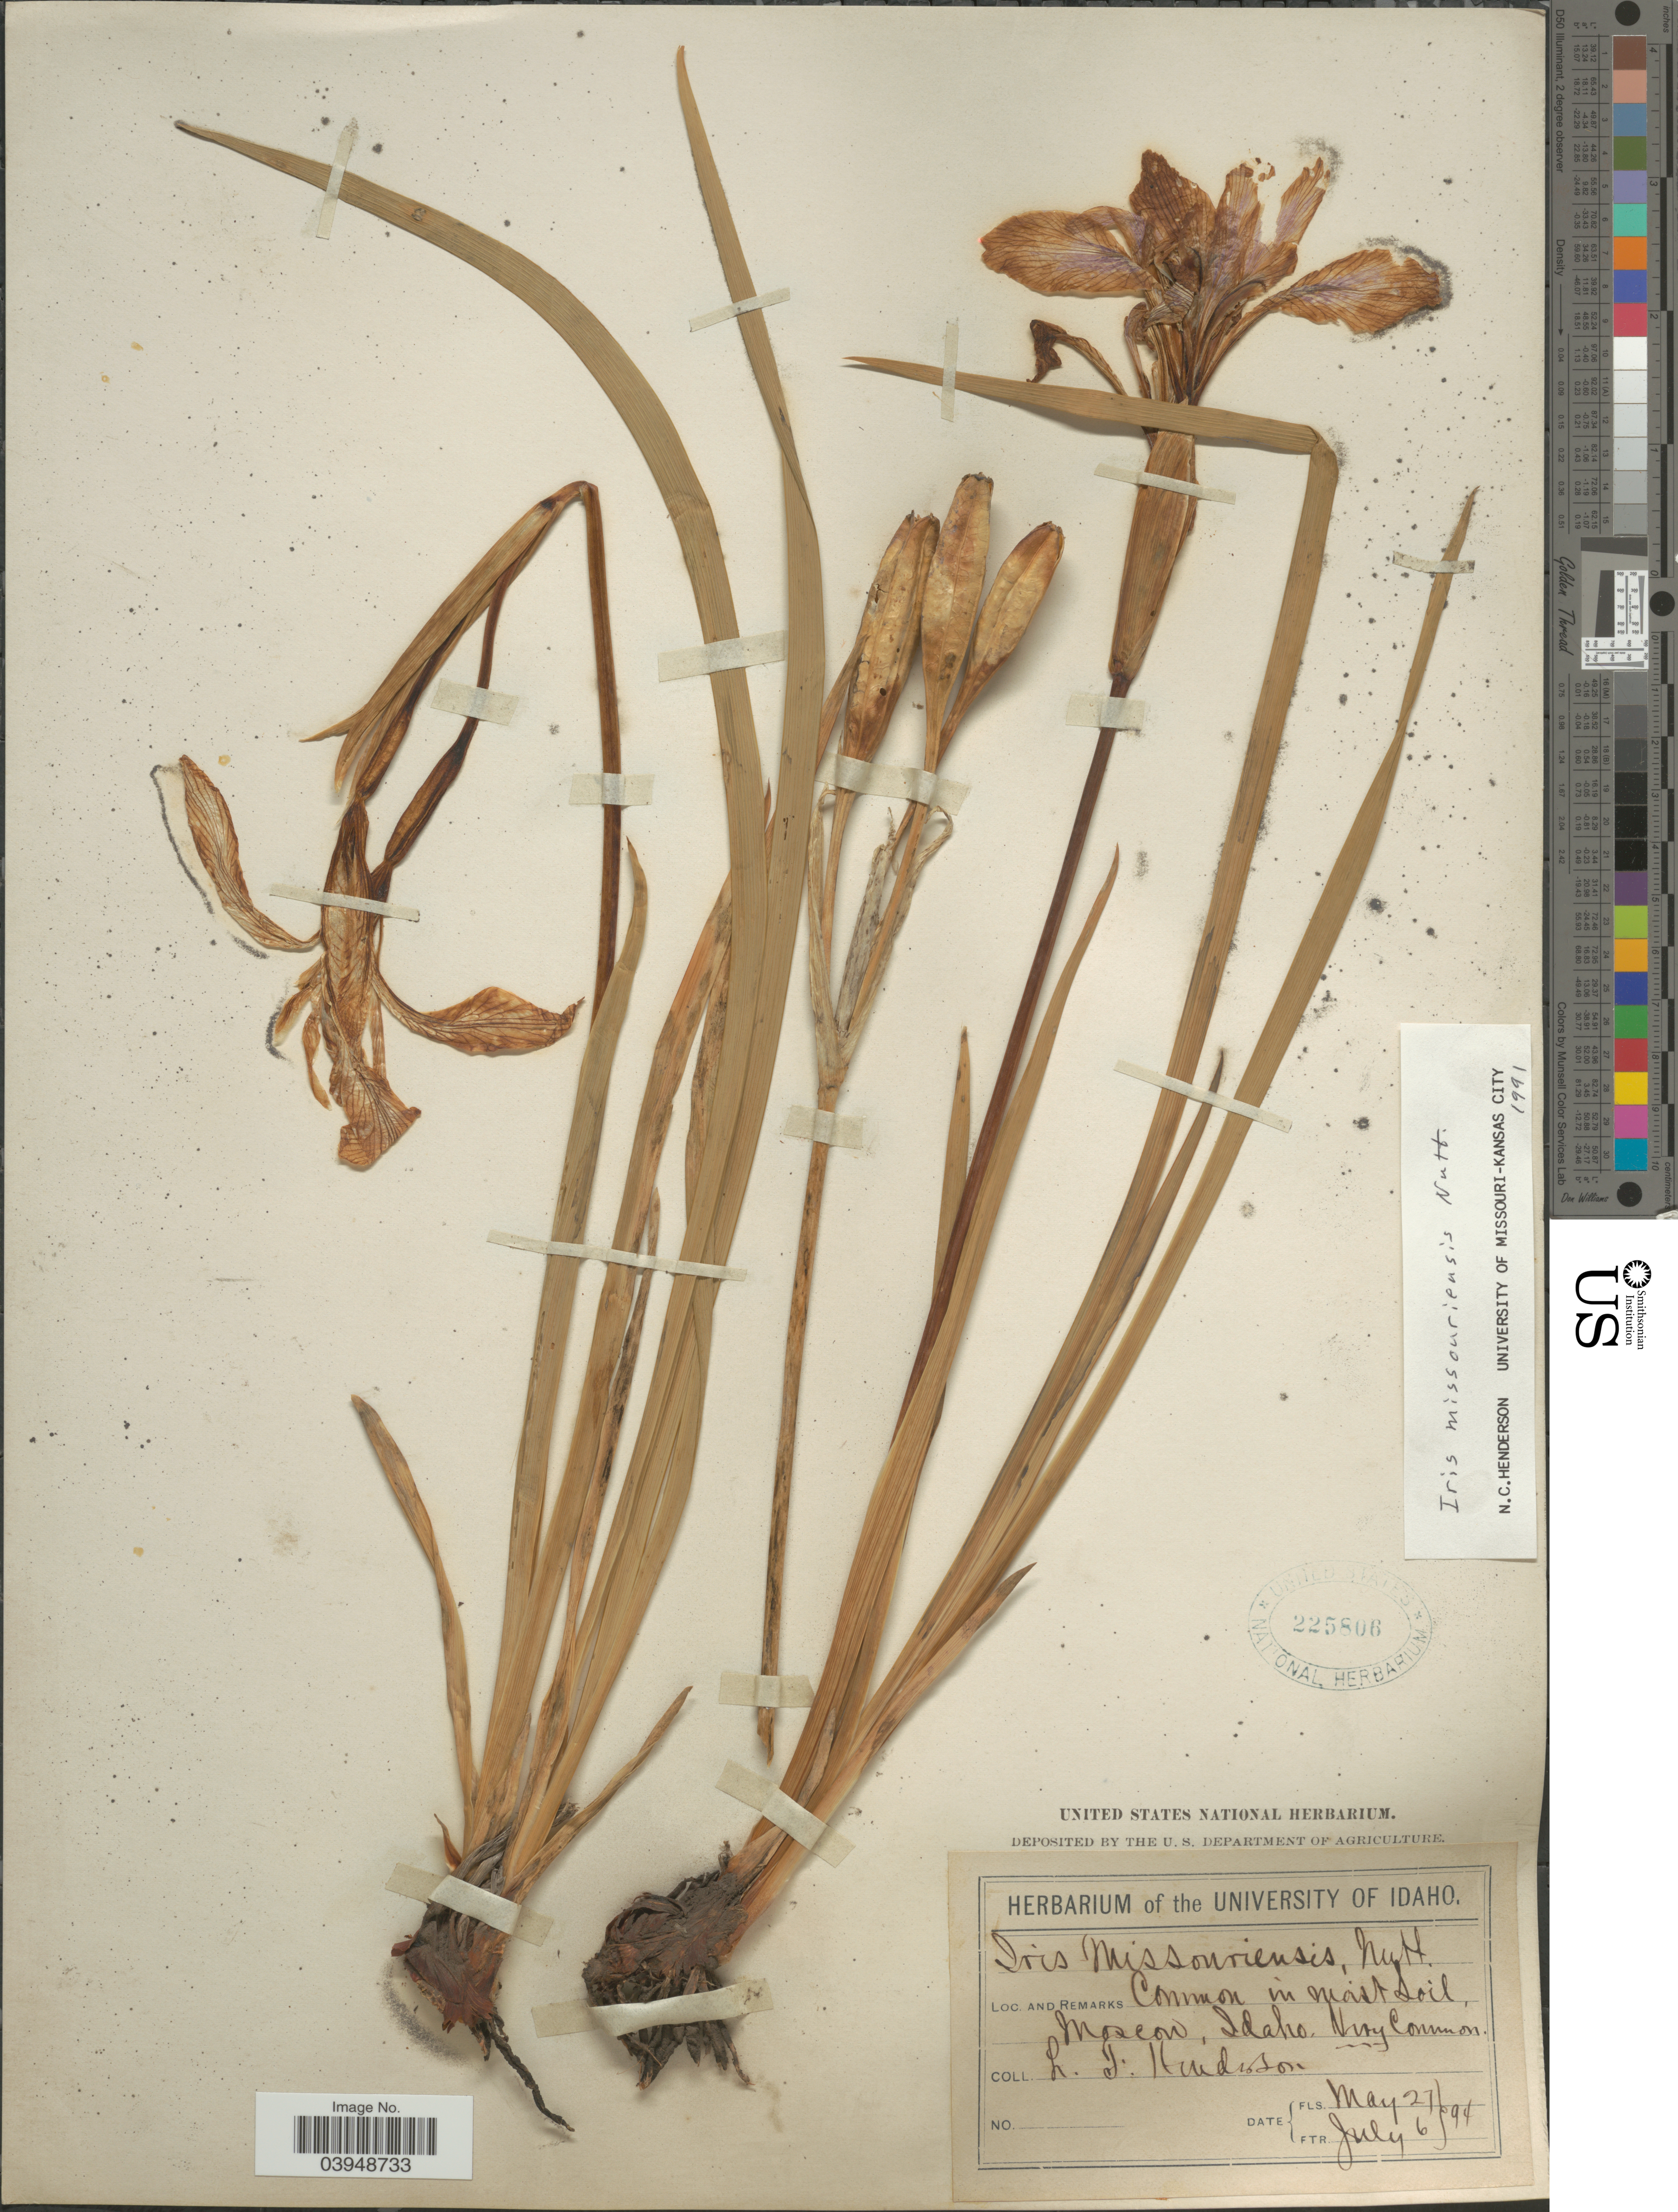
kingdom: Plantae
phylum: Tracheophyta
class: Liliopsida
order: Asparagales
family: Iridaceae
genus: Iris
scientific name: Iris missouriensis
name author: Nutt.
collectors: L. Henderson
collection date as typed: Transcribed d/m/y: 27/5/94 to 6/7/94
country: United States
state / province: Idaho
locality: Common in moist soil, Moscow, Idaho.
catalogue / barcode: US 225806